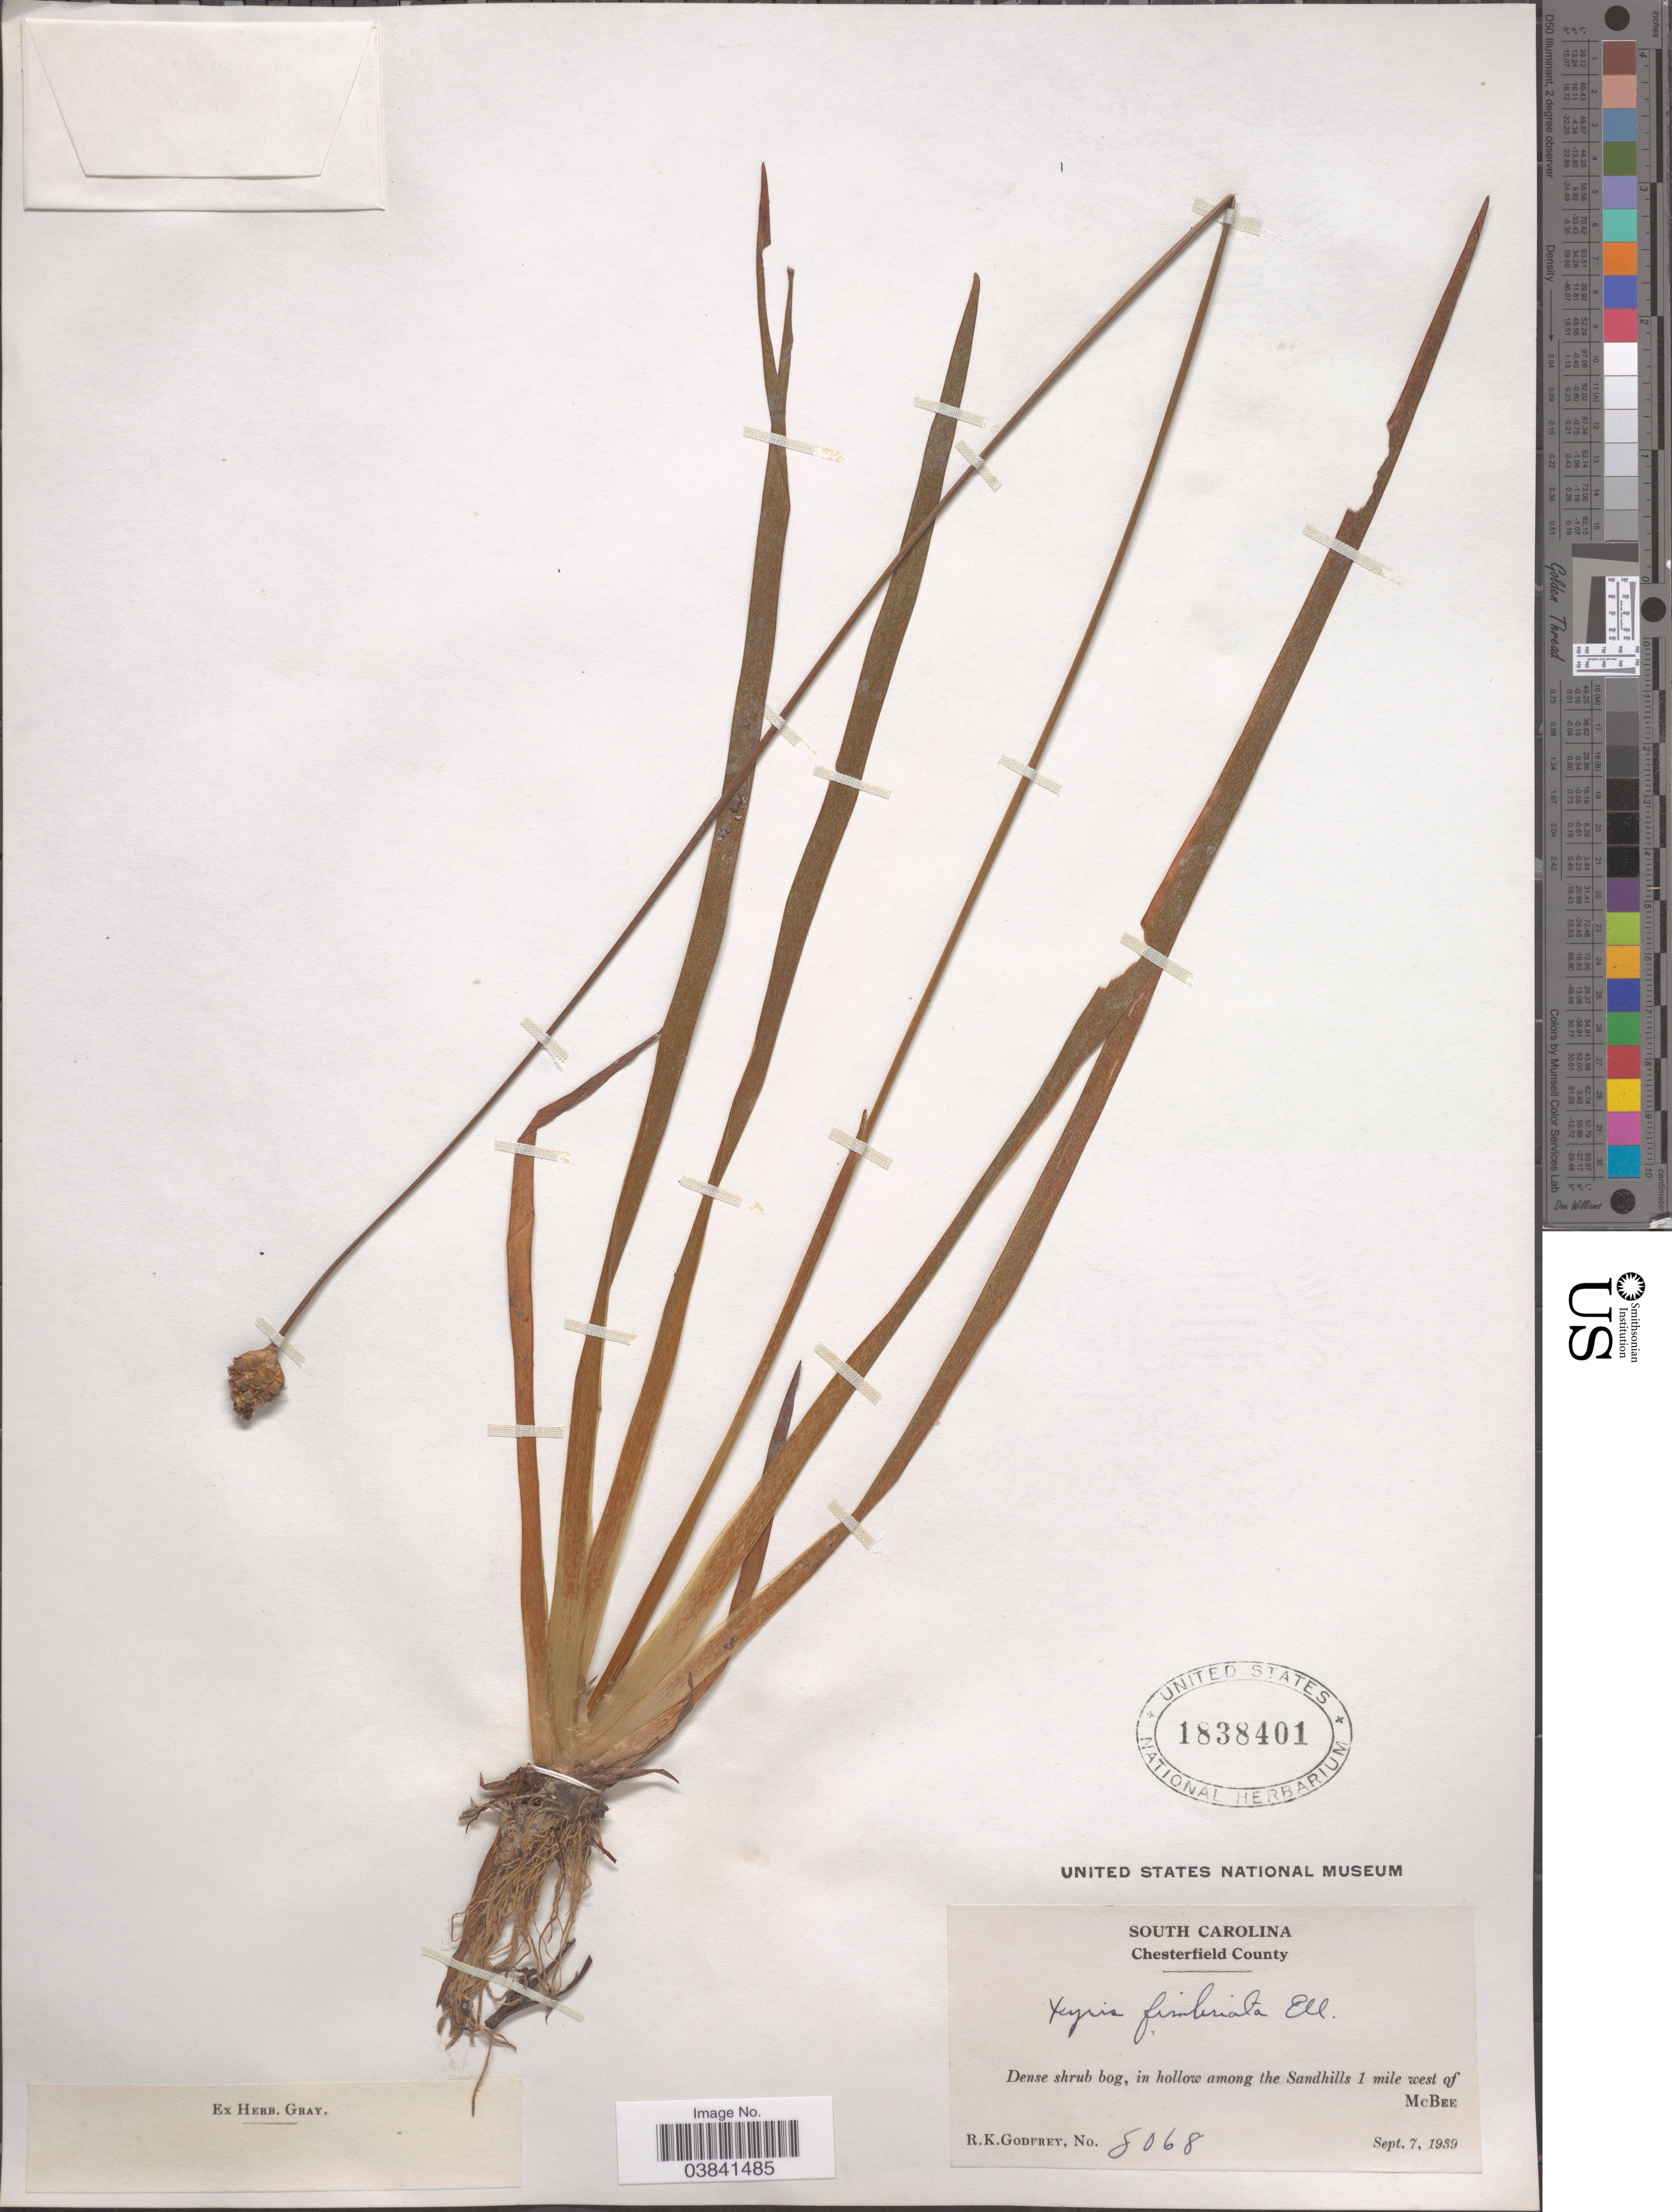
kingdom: Plantae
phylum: Tracheophyta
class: Liliopsida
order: Poales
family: Xyridaceae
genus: Xyris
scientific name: Xyris fimbriata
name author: Elliott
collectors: R. K. Godfrey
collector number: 5068*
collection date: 1939-09-07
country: United States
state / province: South Carolina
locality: Chesterfield County. Dense shrub bog, in hollow among the Sandhills 1 mile west of McBee.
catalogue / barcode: US 1838401